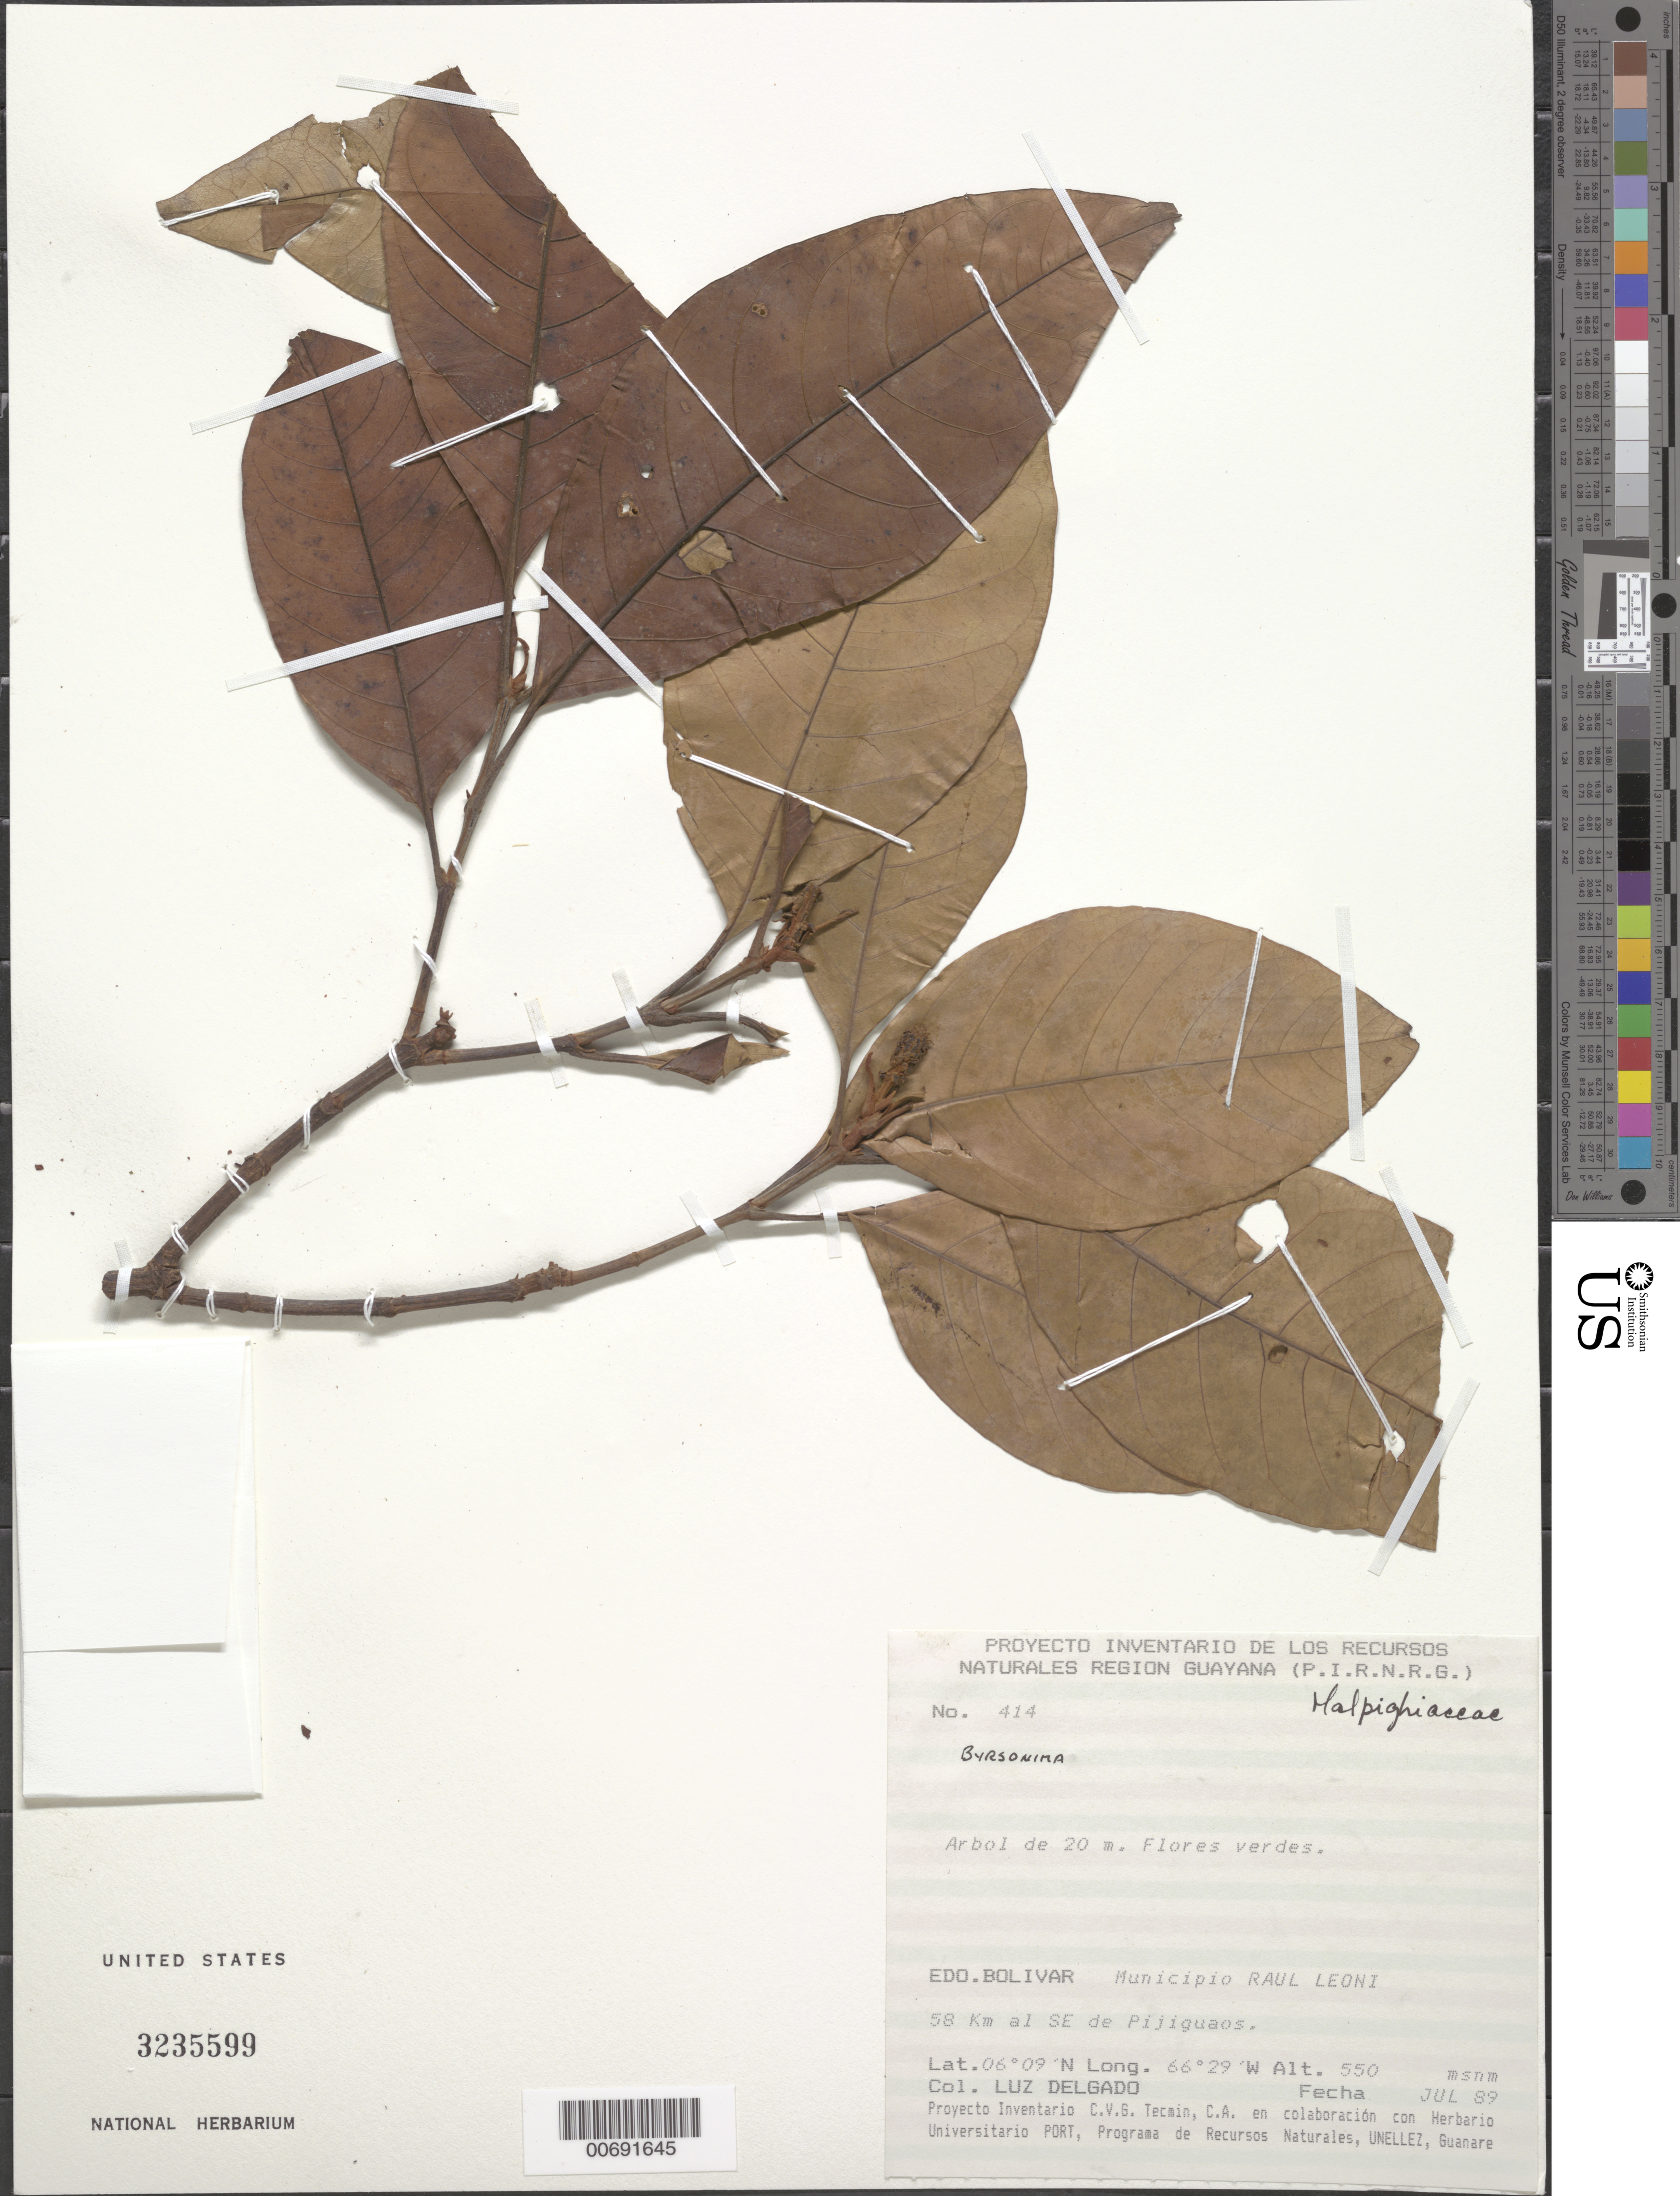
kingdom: Plantae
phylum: Tracheophyta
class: Magnoliopsida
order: Malpighiales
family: Malpighiaceae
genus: Byrsonima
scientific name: Byrsonima sp.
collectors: L. Delgado V.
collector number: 414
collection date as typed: Jul-89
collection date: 1989-07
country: Venezuela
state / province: Bolívar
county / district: Angostura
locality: Mun. Raúl Leoni [=Angostura], 58 km SE of Pijiguaos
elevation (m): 550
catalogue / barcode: US 3235599